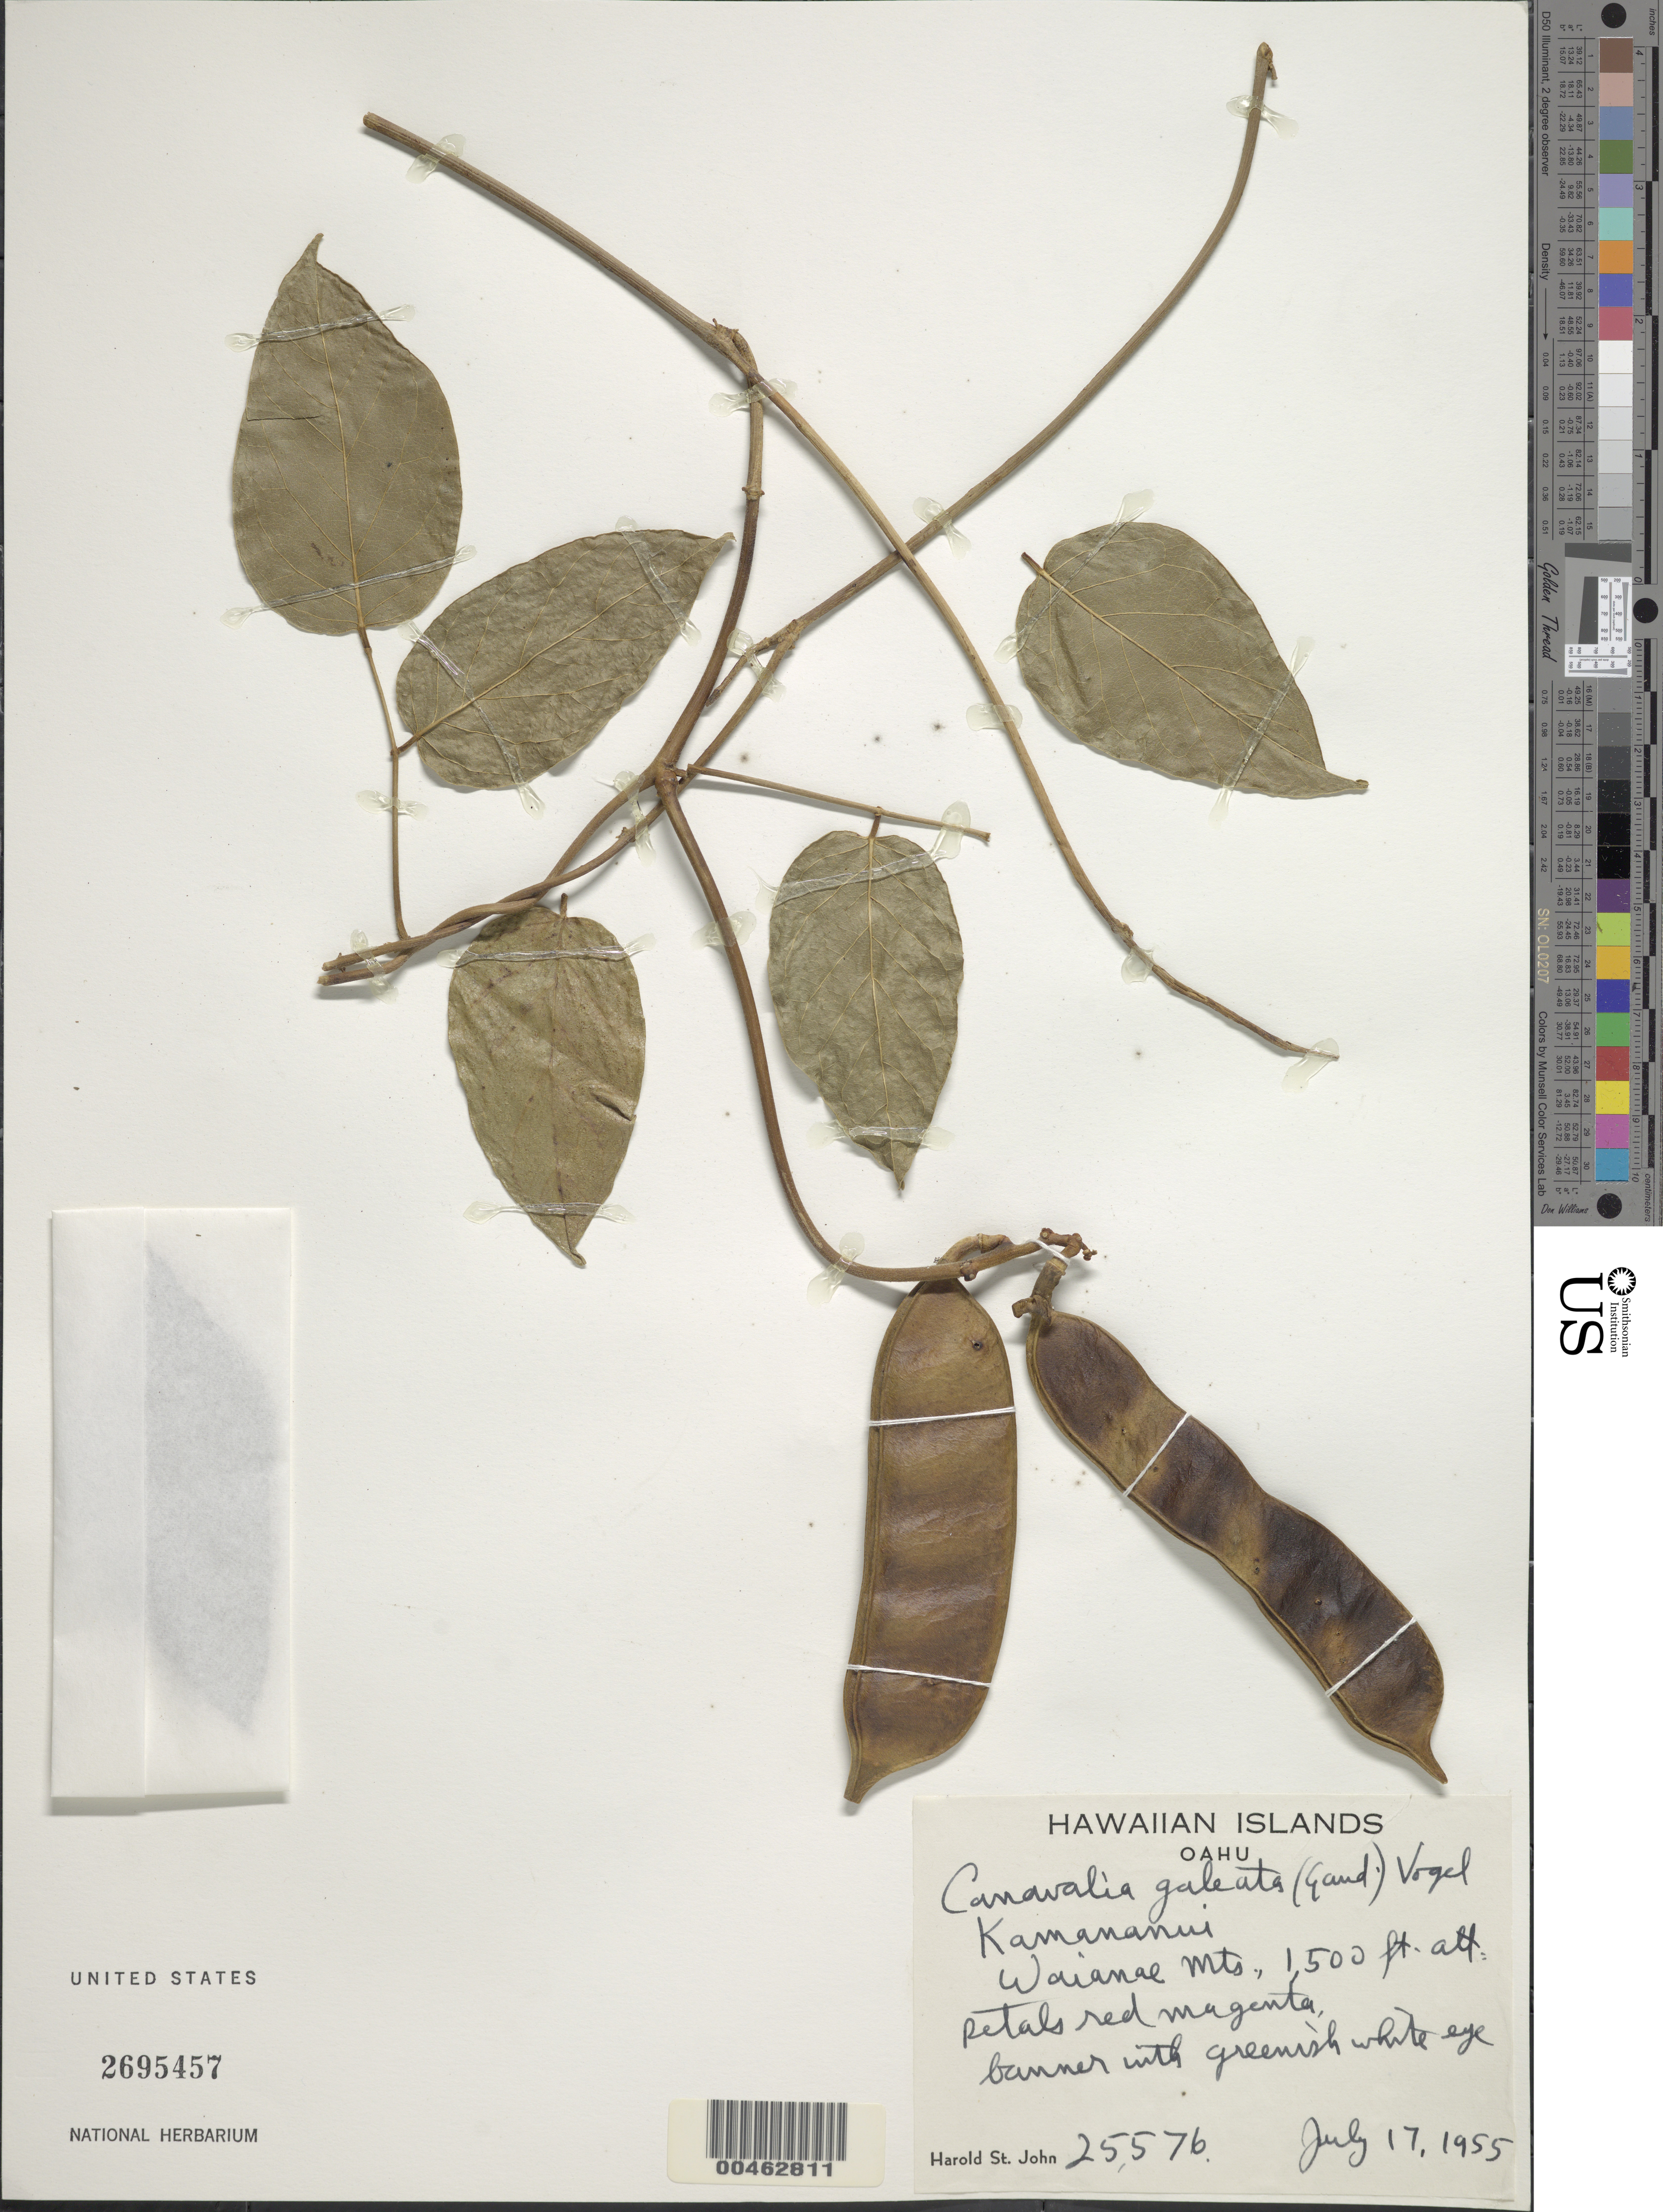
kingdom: Plantae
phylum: Tracheophyta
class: Magnoliopsida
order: Fabales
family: Fabaceae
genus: Canavalia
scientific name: Canavalia galeata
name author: Gaudich.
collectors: H. St. John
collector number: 25576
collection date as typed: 17 Jul 1955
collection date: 1955-07-17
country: United States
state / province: Hawaii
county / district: Honolulu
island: Oahu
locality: Waianae Mts., Kamananui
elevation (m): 457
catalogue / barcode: US 2695457